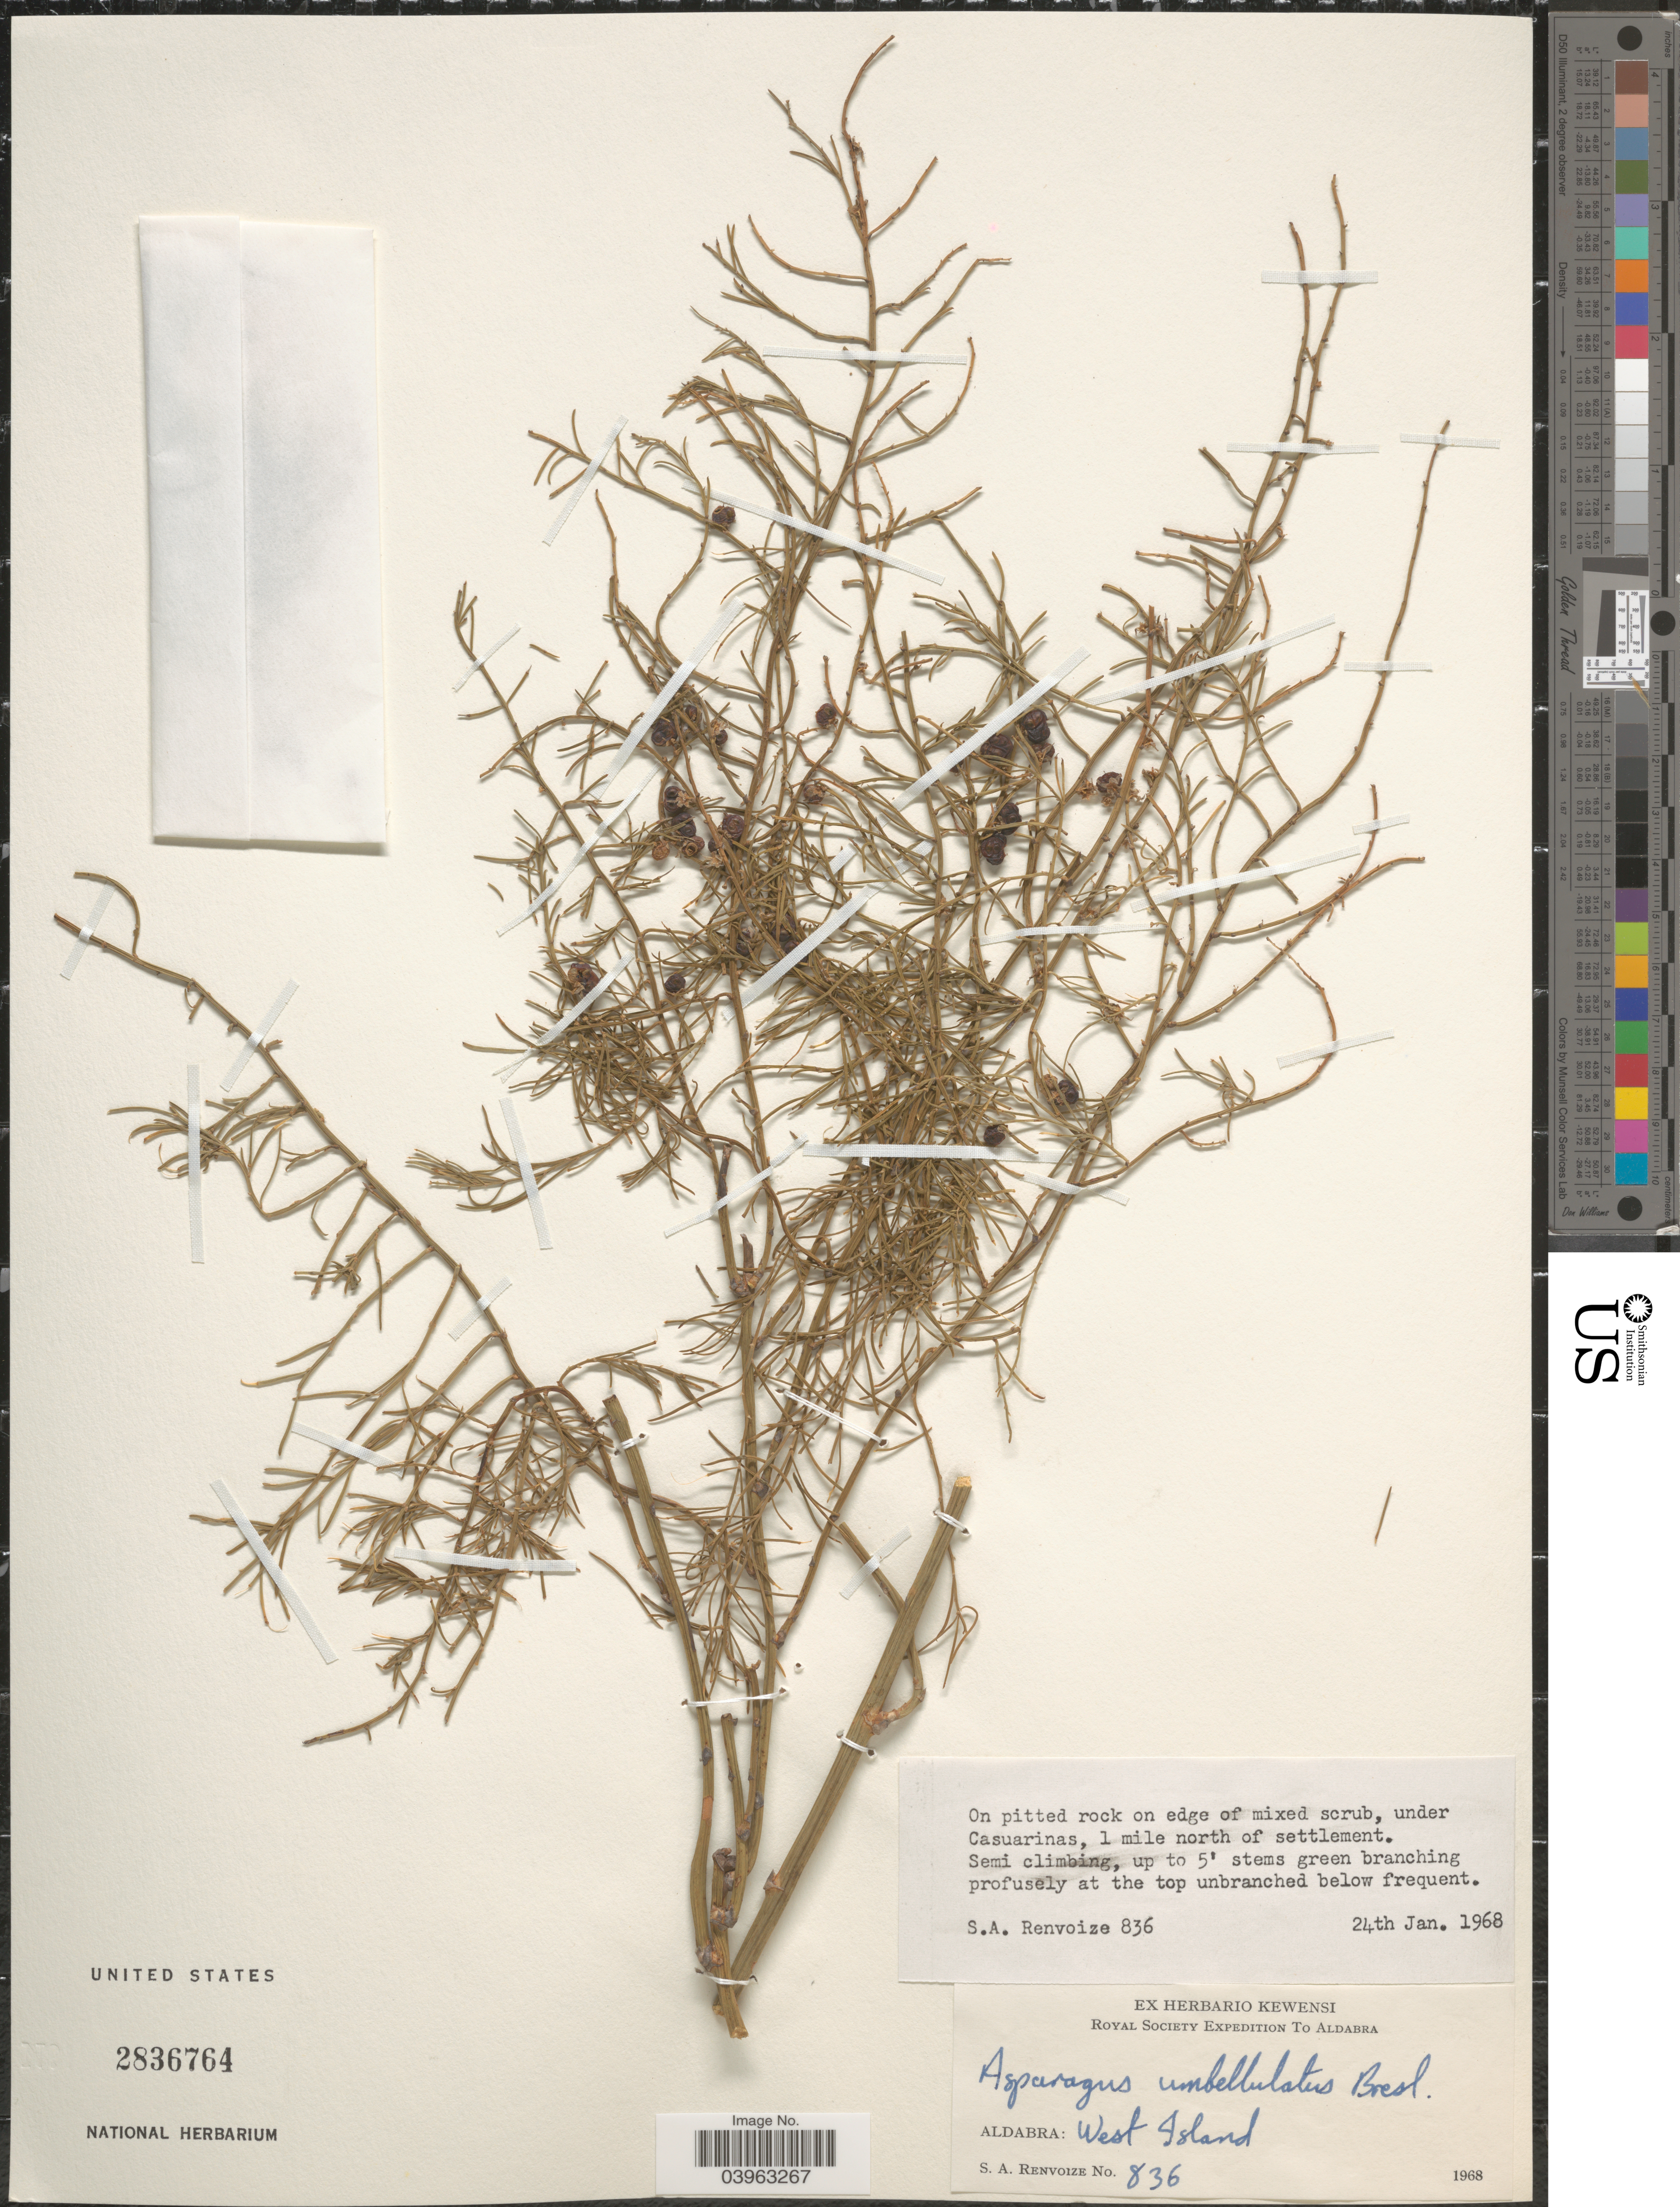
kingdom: Plantae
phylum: Tracheophyta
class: Liliopsida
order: Asparagales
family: Asparagaceae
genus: Asparagus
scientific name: Asparagus umbellatus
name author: Link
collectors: S. A. Renvoize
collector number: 836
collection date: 1968-01-24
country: Seychelles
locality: On pitted rock on edge of mixed scrub, under Casuarinas, 1 mile north of settlement. Aldabra: West Island.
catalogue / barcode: US 2836764